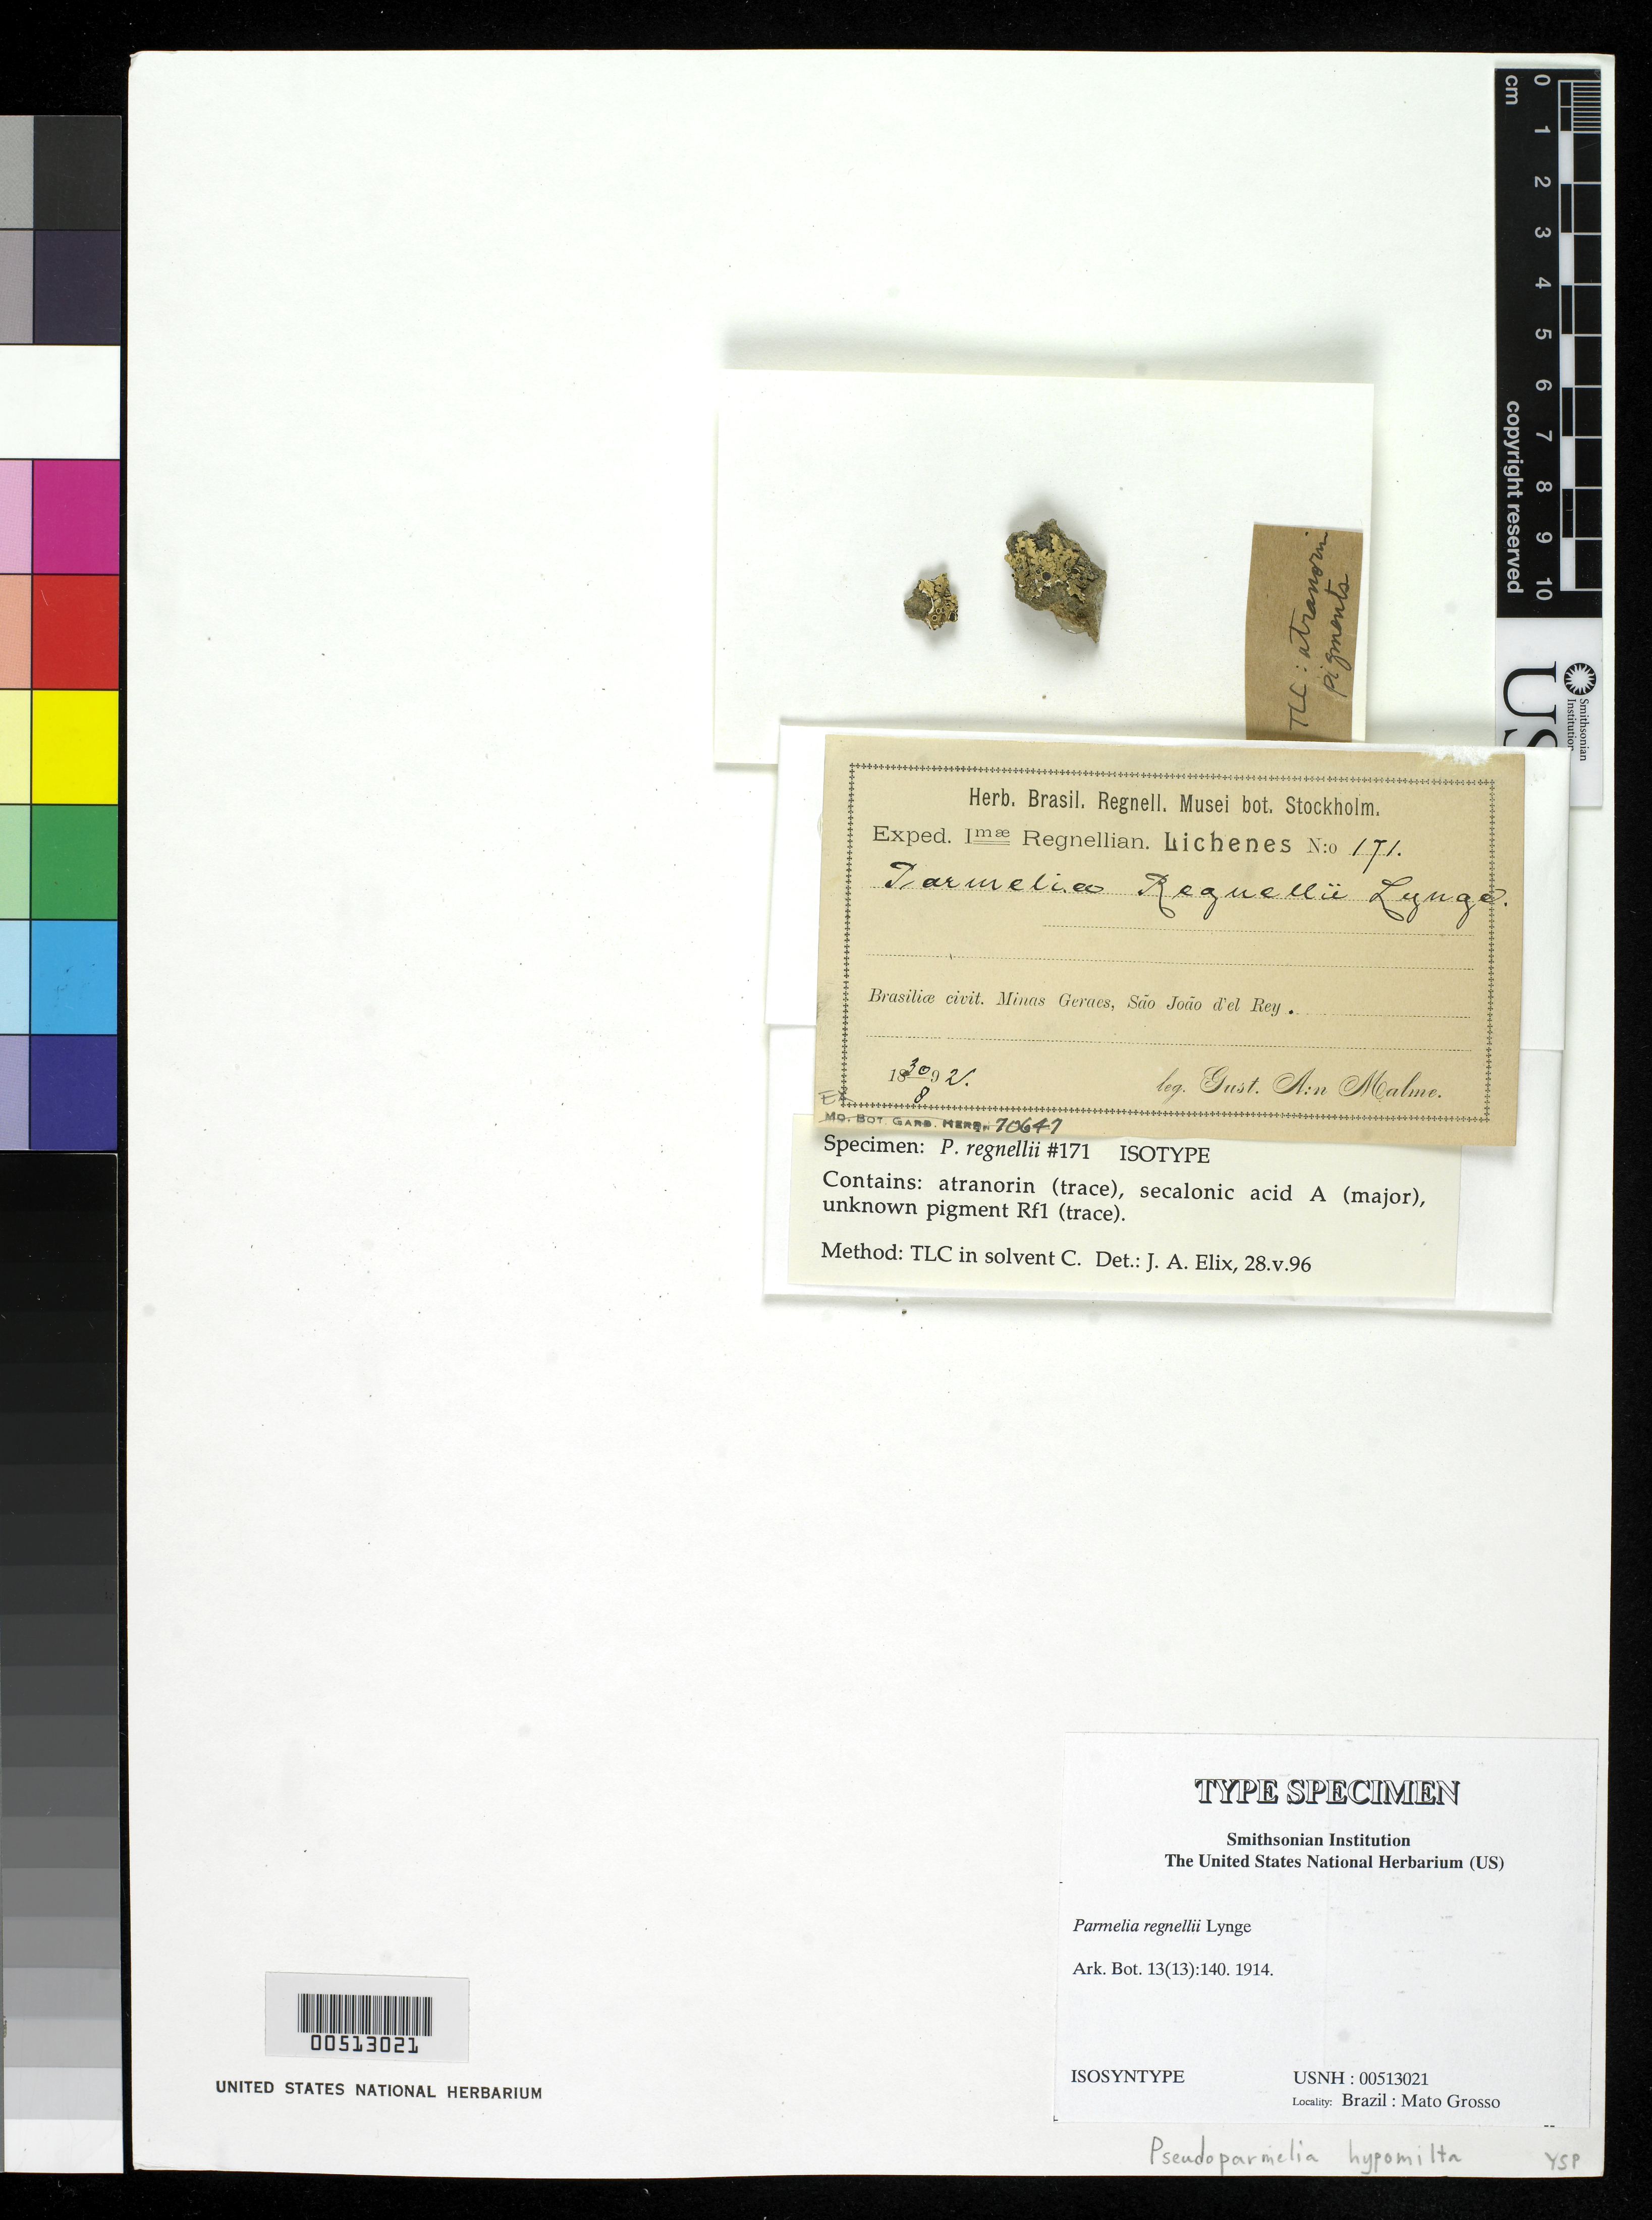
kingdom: Fungi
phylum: Ascomycota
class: Lecanoromycetes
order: Lecanorales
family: Parmeliaceae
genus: Parmelia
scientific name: Parmelia regnellii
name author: Lynge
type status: Isosyntype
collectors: G. O. A. Malme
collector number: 179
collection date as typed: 30 Aug 1892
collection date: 1892-08-30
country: Brazil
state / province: Mato Grosso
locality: Sao Joao d'El Rey.